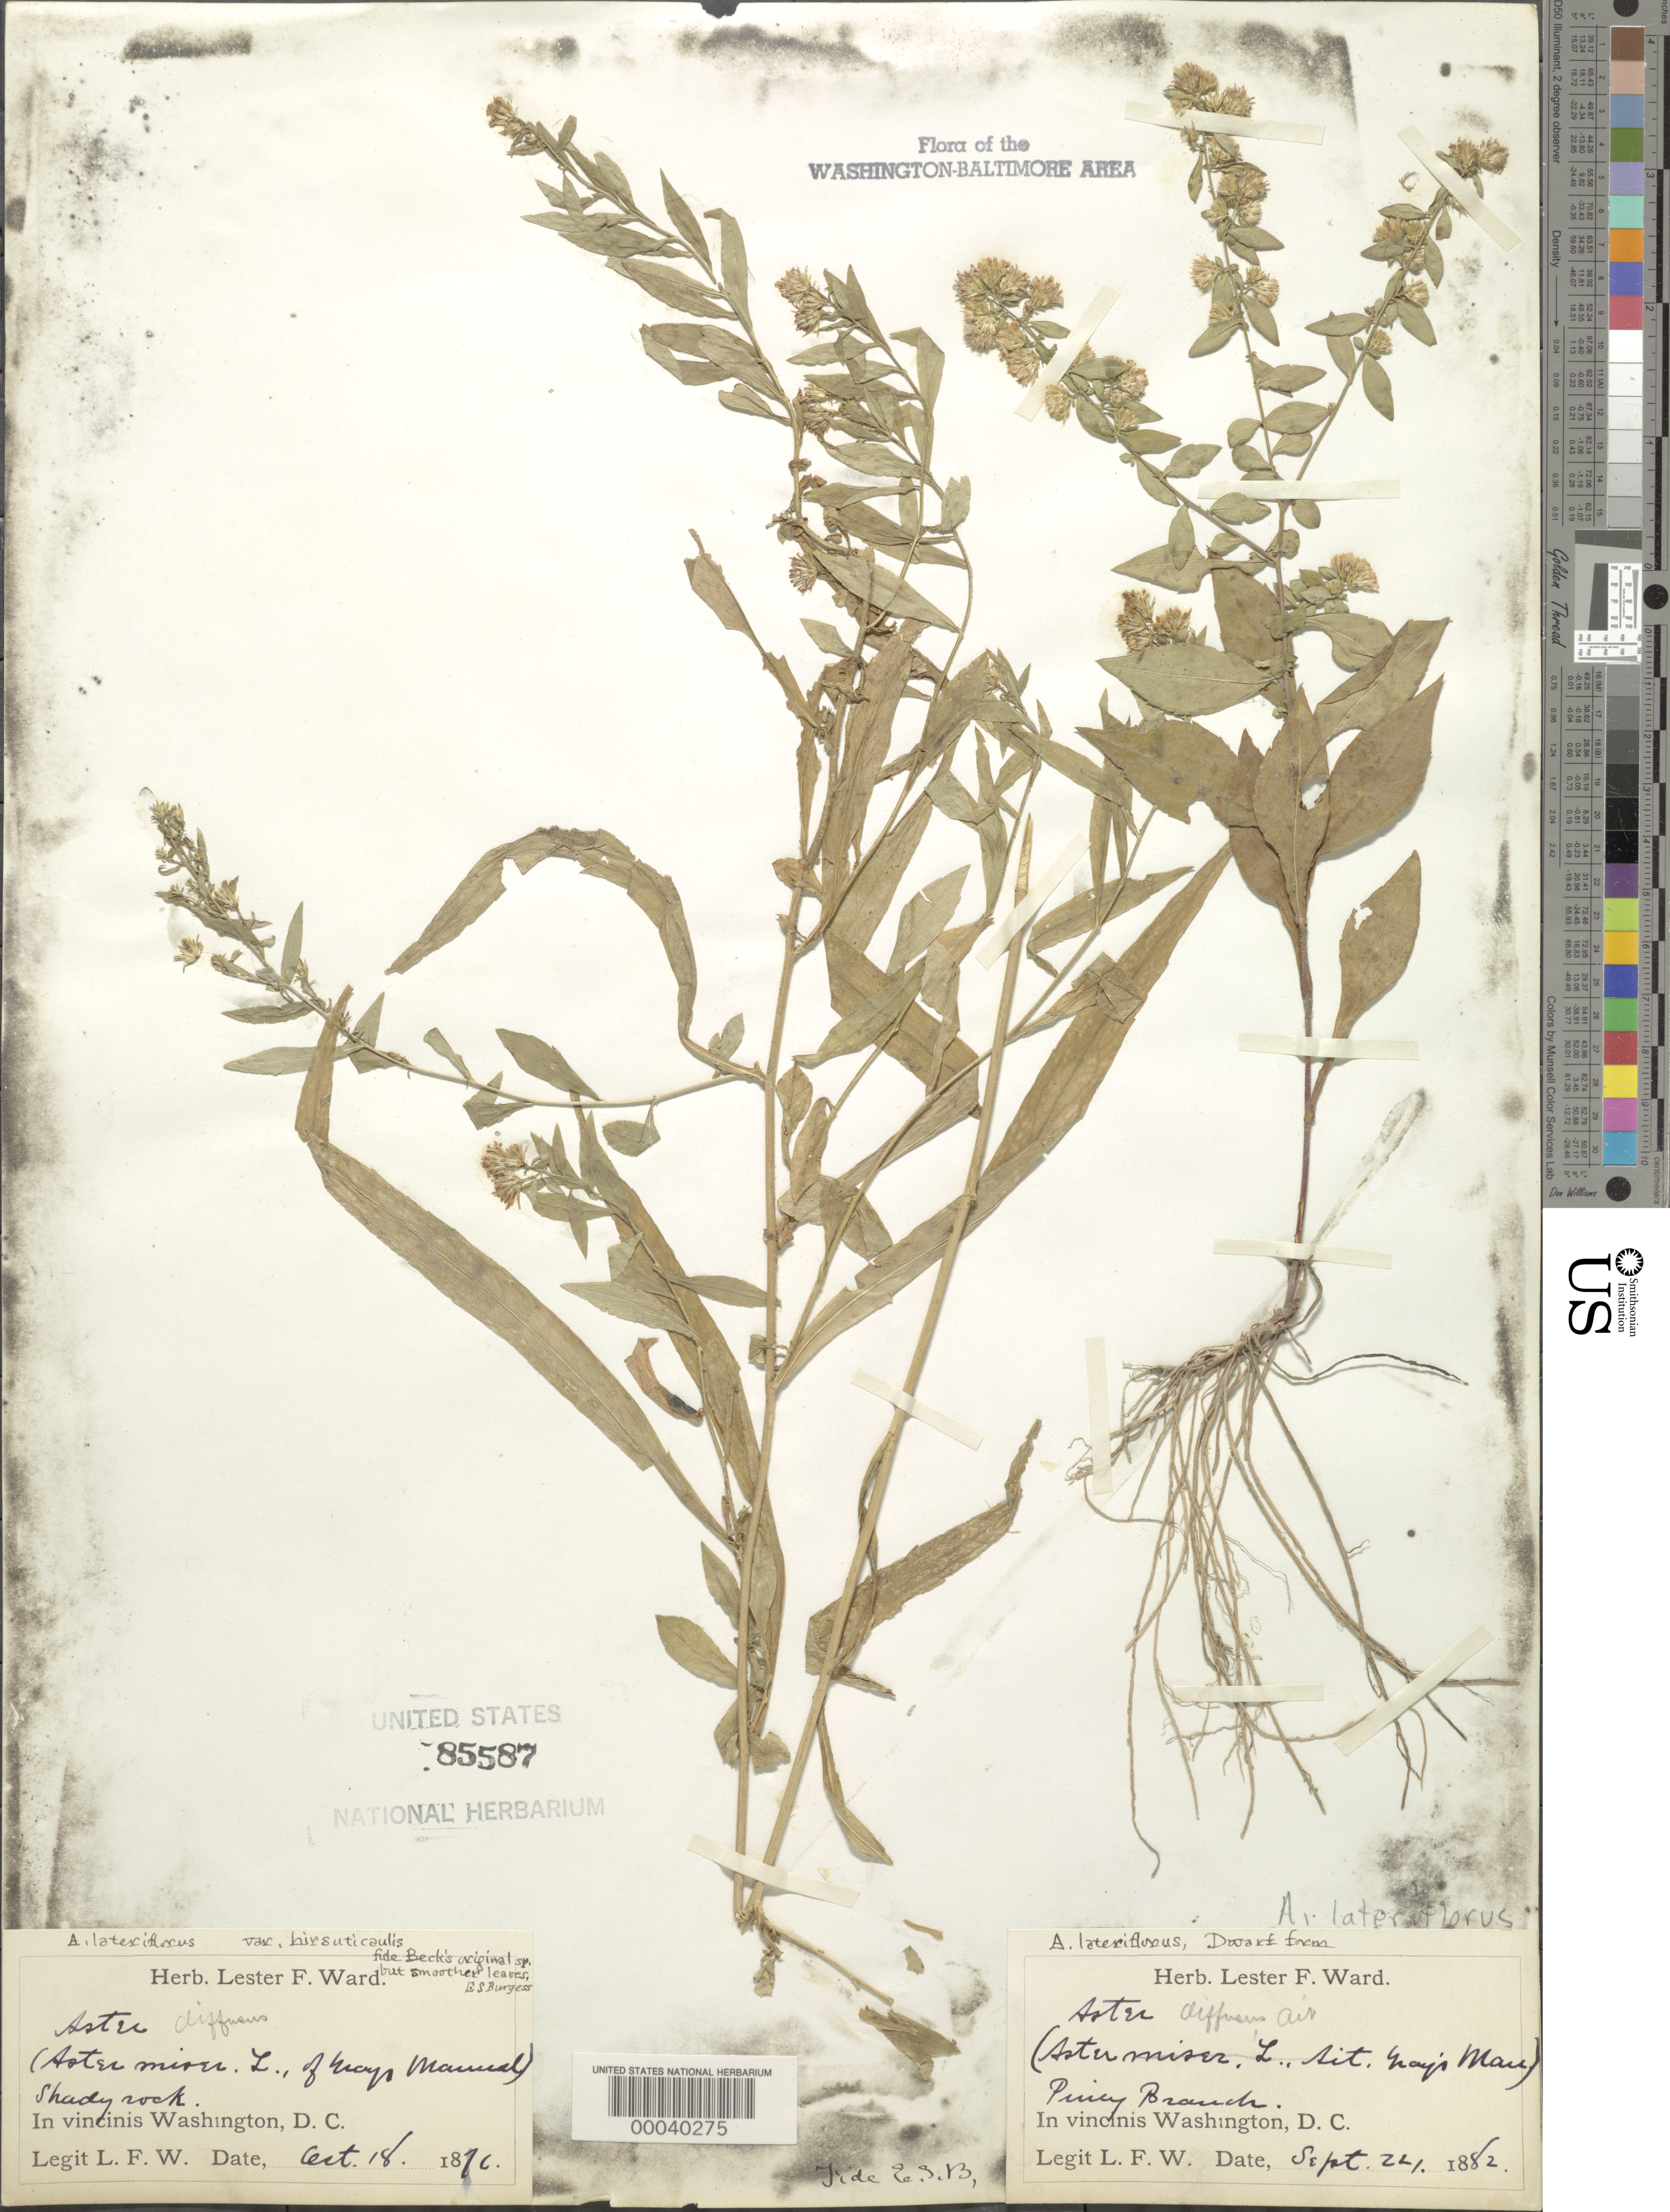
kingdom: Plantae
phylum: Tracheophyta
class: Magnoliopsida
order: Asterales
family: Asteraceae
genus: Symphyotrichum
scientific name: Symphyotrichum lateriflorum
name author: (L.) Á. Löve & D. Löve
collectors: L. F. Ward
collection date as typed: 24 Sep 1882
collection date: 1882-09-24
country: United States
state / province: District of Columbia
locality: Piney Branch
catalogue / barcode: US 85587